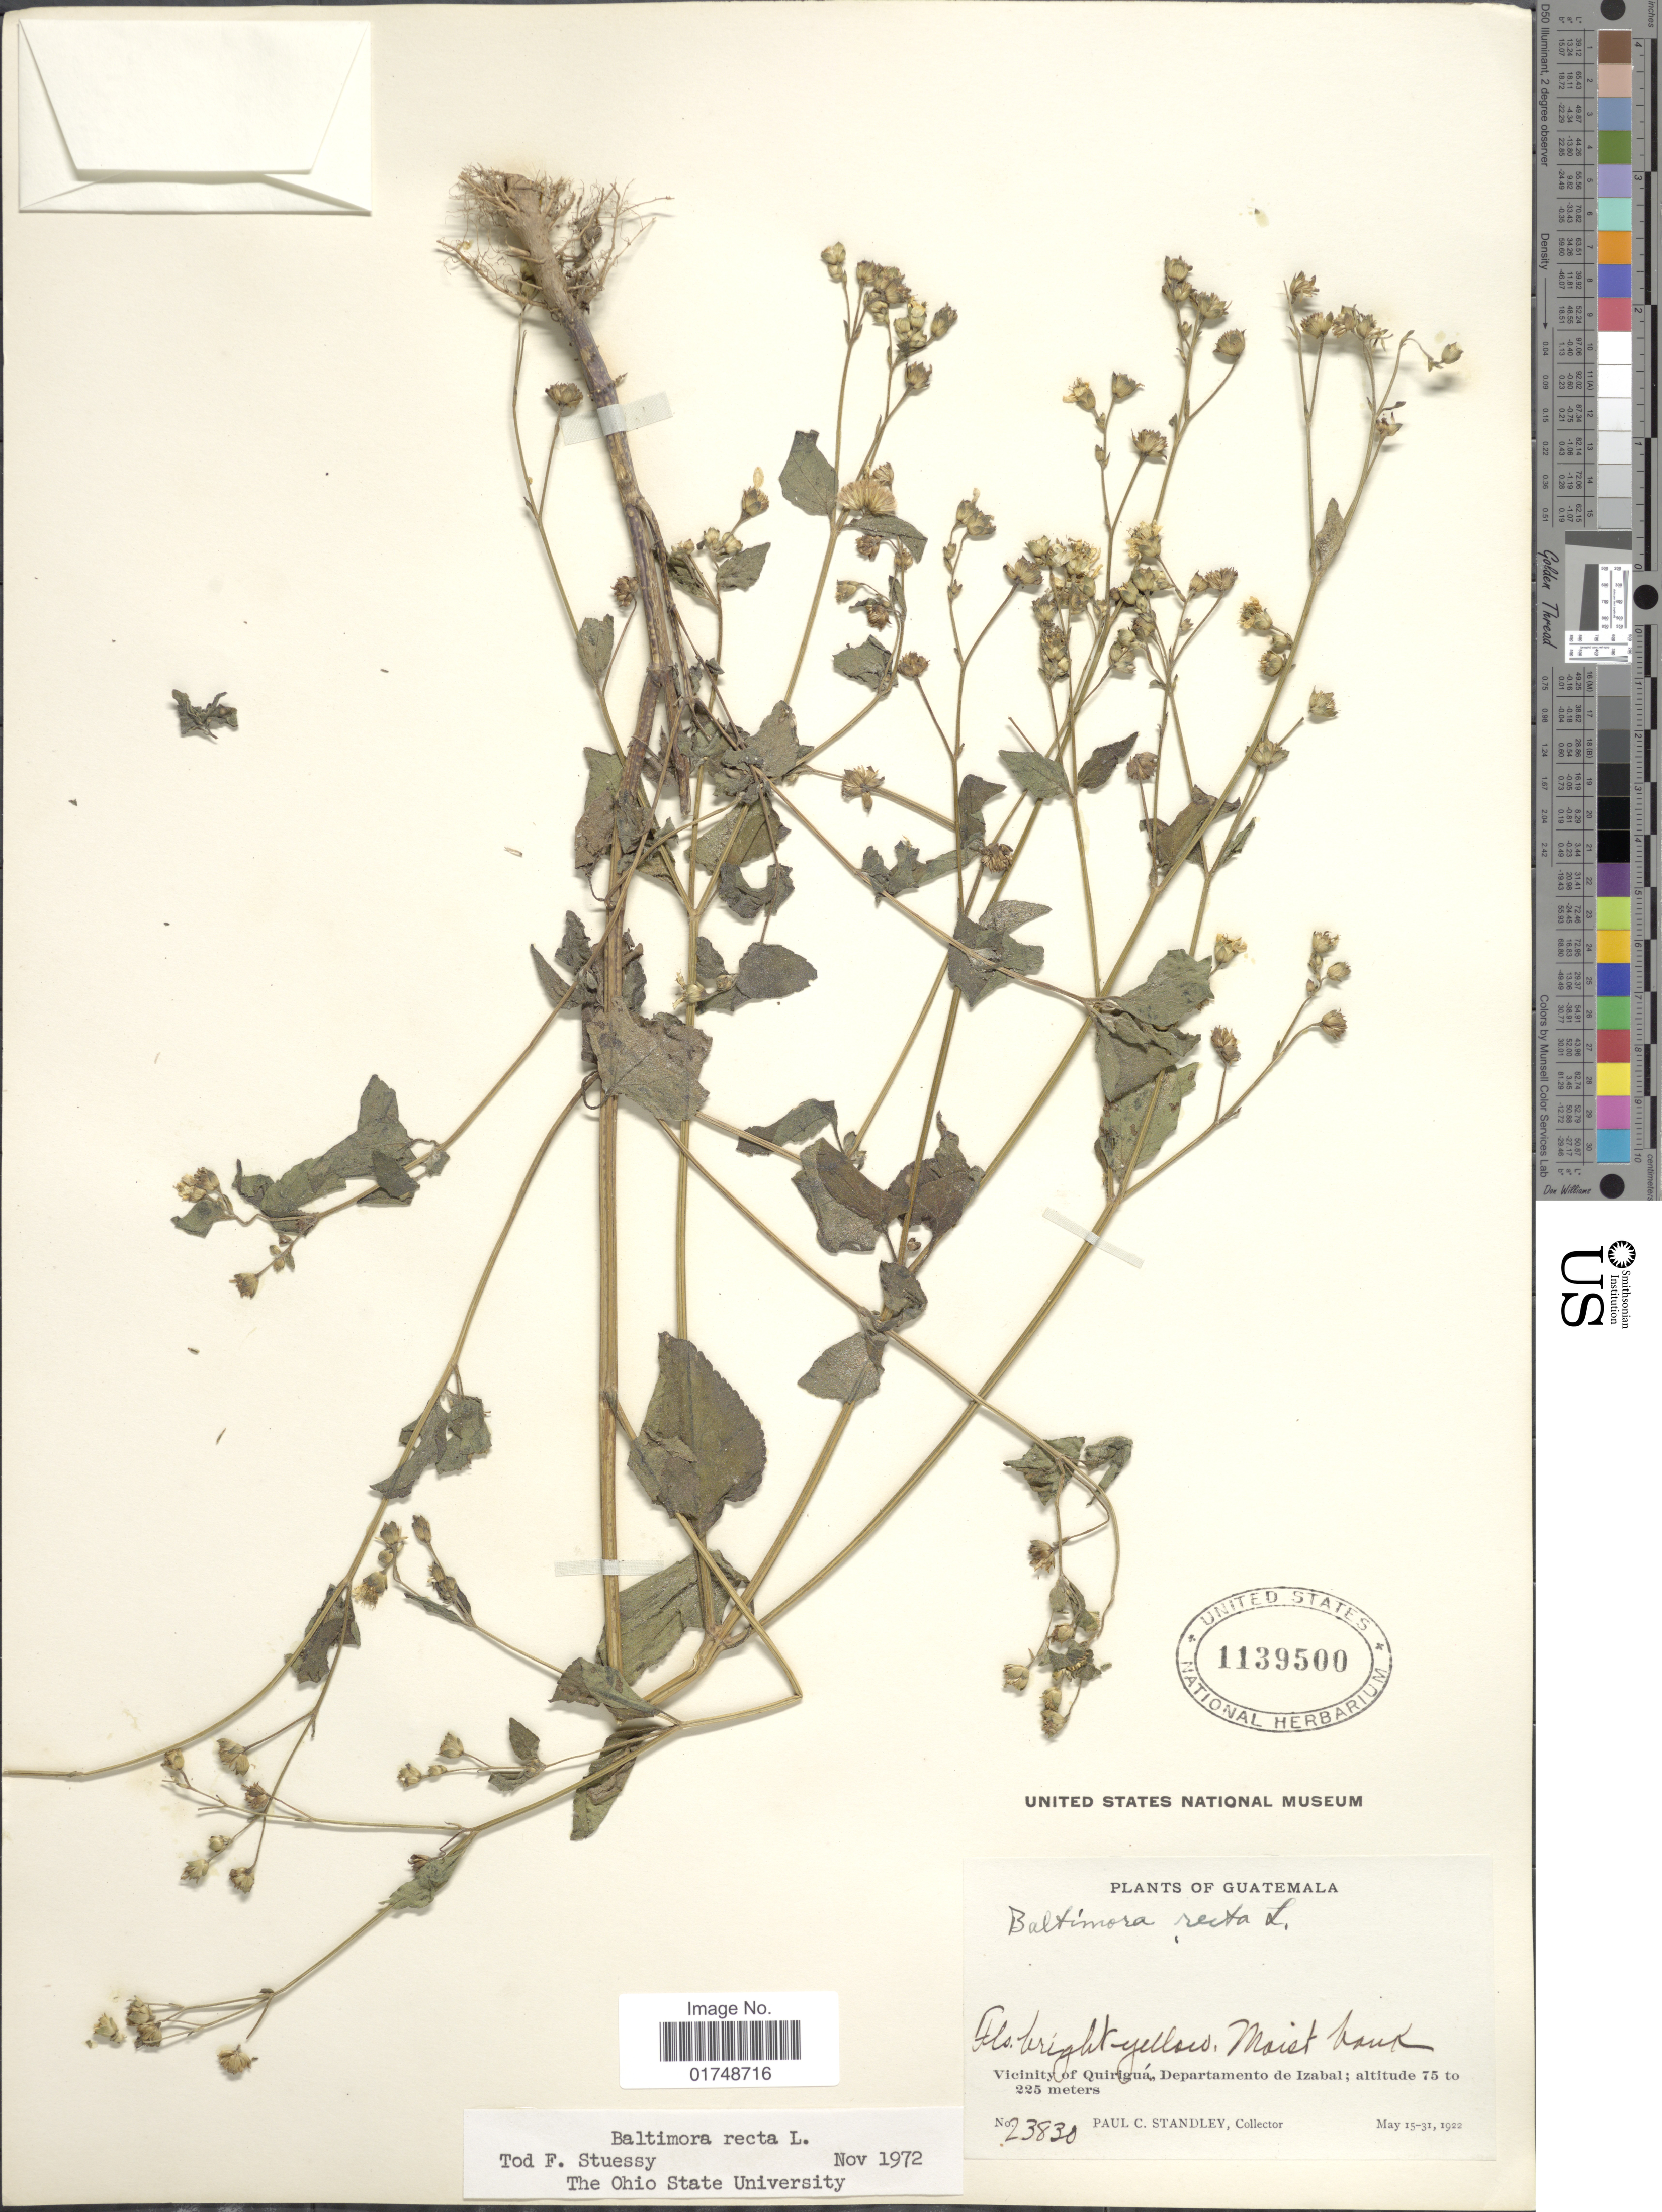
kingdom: Plantae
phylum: Tracheophyta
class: Magnoliopsida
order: Asterales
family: Asteraceae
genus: Baltimora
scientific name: Baltimora recta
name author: L.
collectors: P. C. Standley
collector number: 23830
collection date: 1922-05-15/1922-05-31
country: Guatemala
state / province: Izabal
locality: Vicinity of Quirigua, Departamento of Izabal.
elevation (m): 7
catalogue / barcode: US 1139500